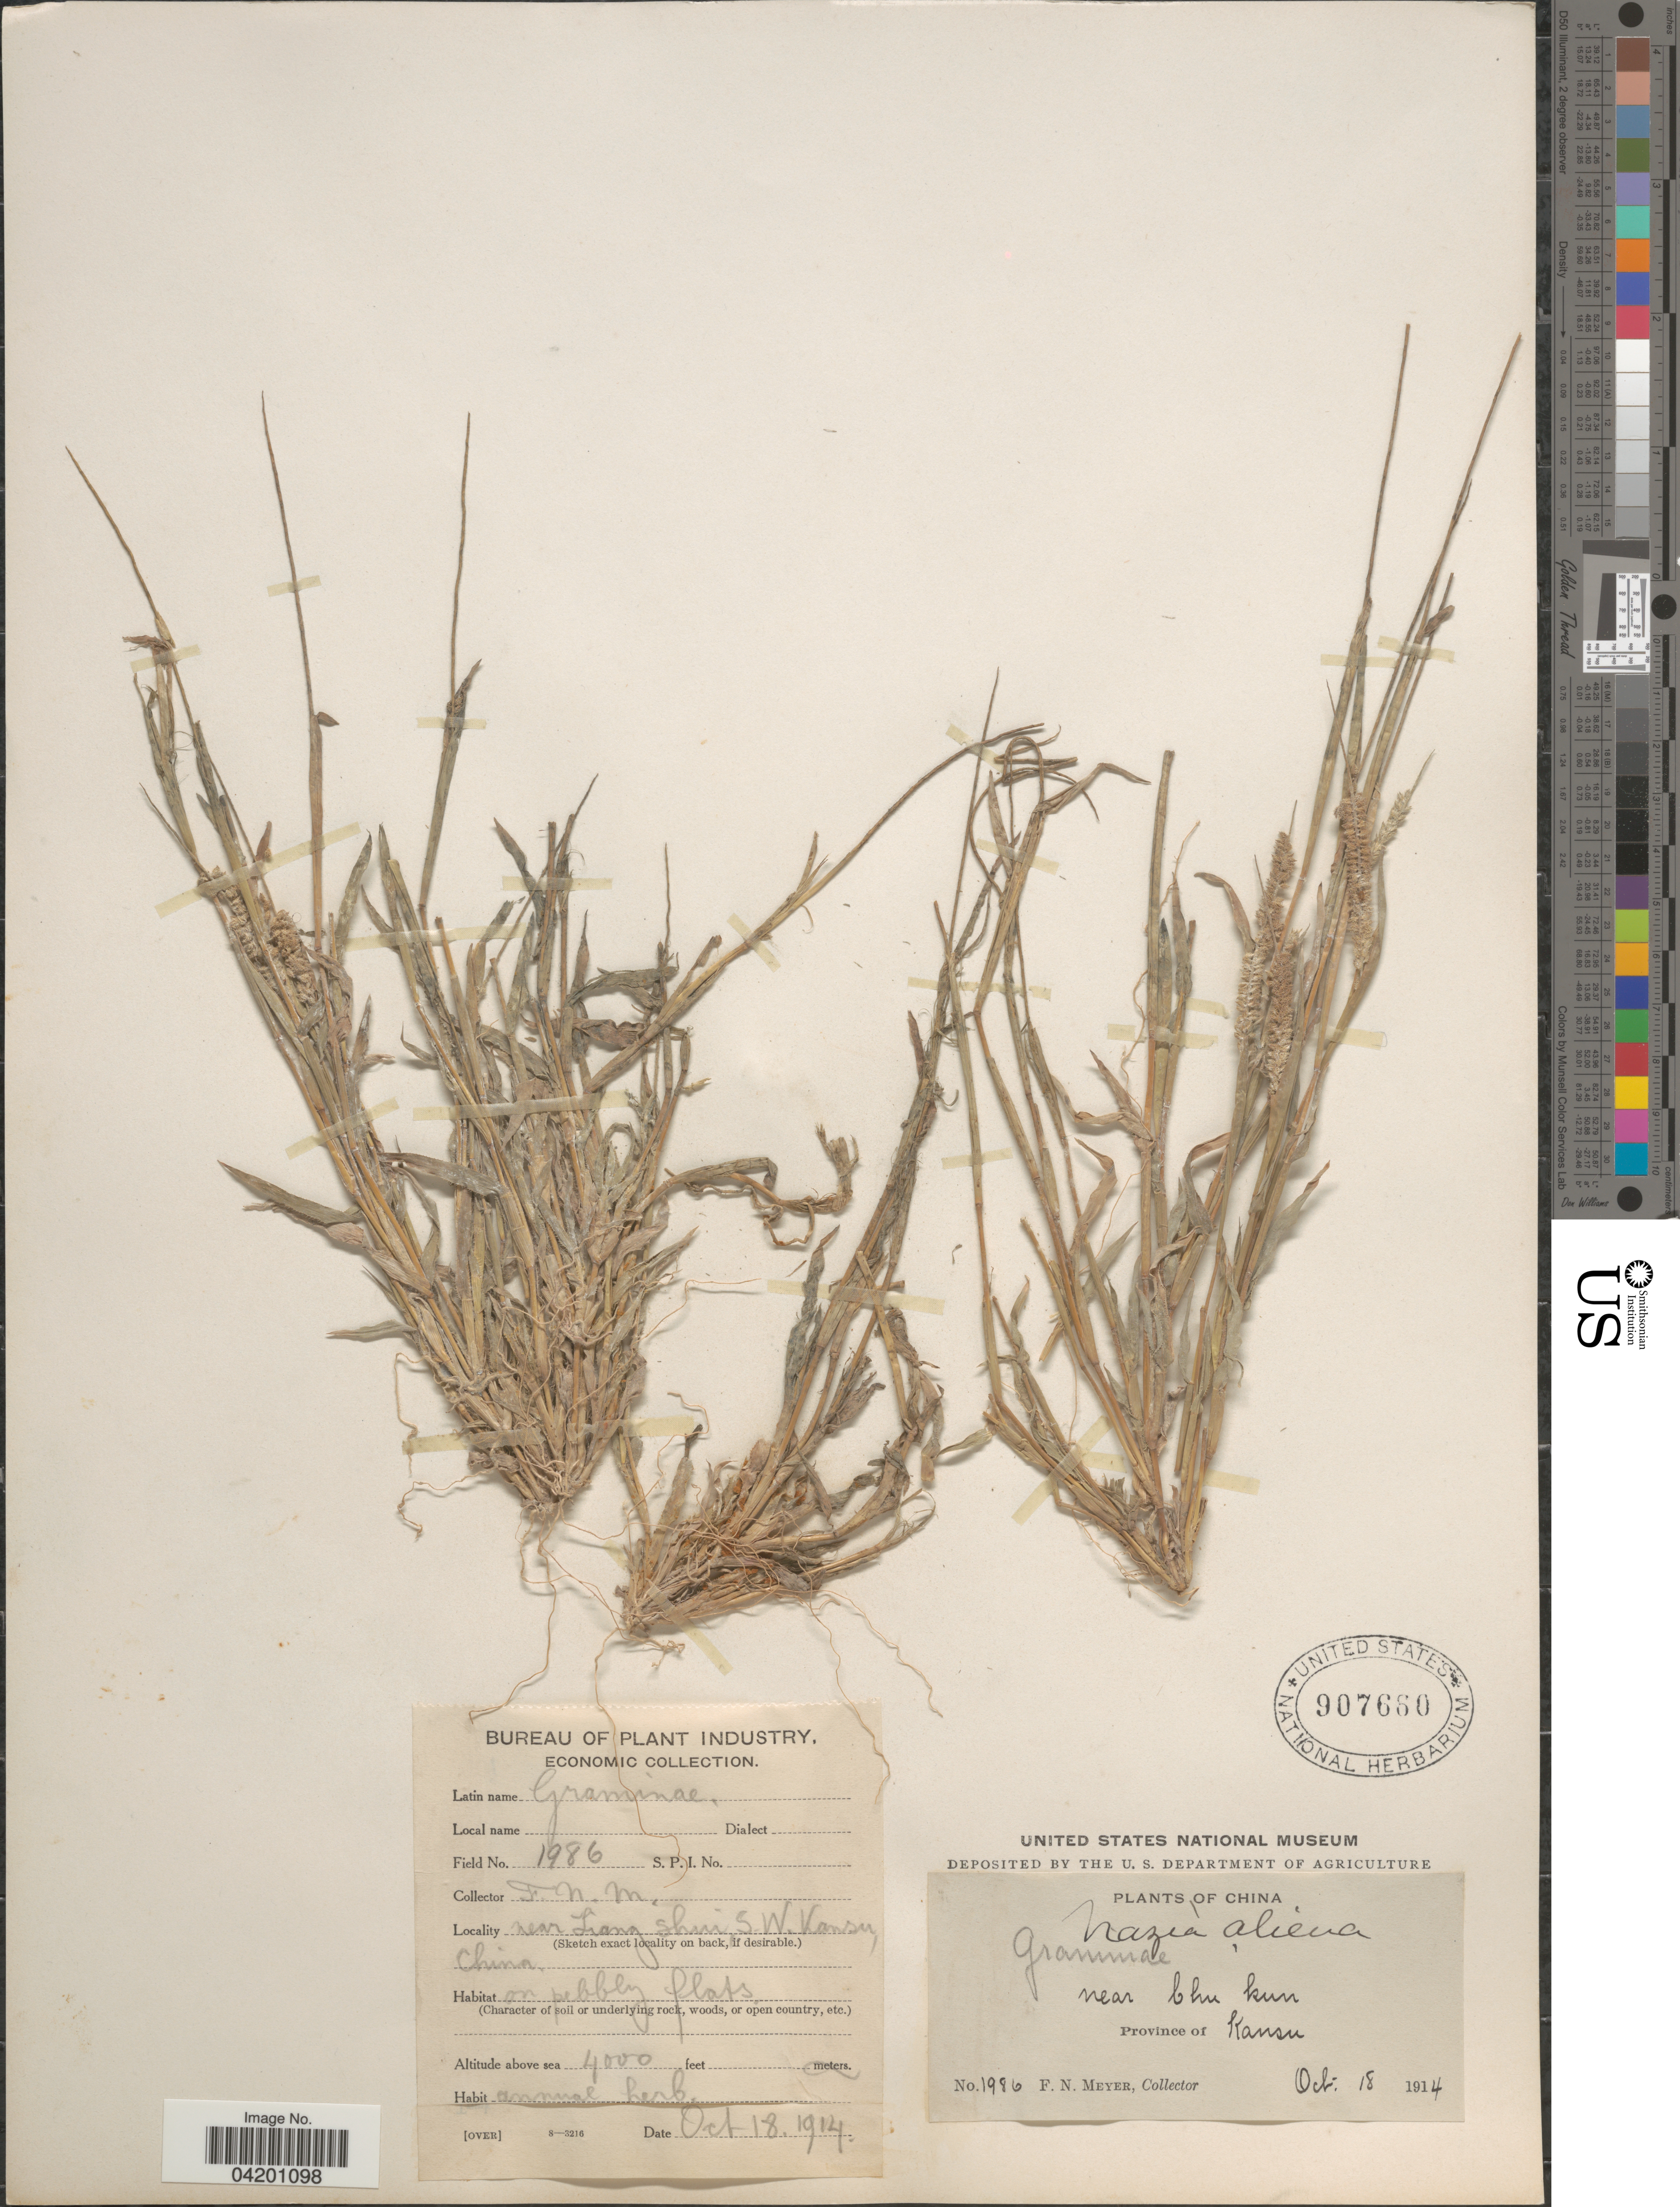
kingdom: Plantae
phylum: Tracheophyta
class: Liliopsida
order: Poales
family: Poaceae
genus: Tragus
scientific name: Tragus berteronianus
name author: Schult.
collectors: F. N. Meyer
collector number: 1986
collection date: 1914-10-18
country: China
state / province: Gansu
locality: Near Chu kun. Near Liang shui S.W. Kansu.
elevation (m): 1219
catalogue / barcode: US 907660